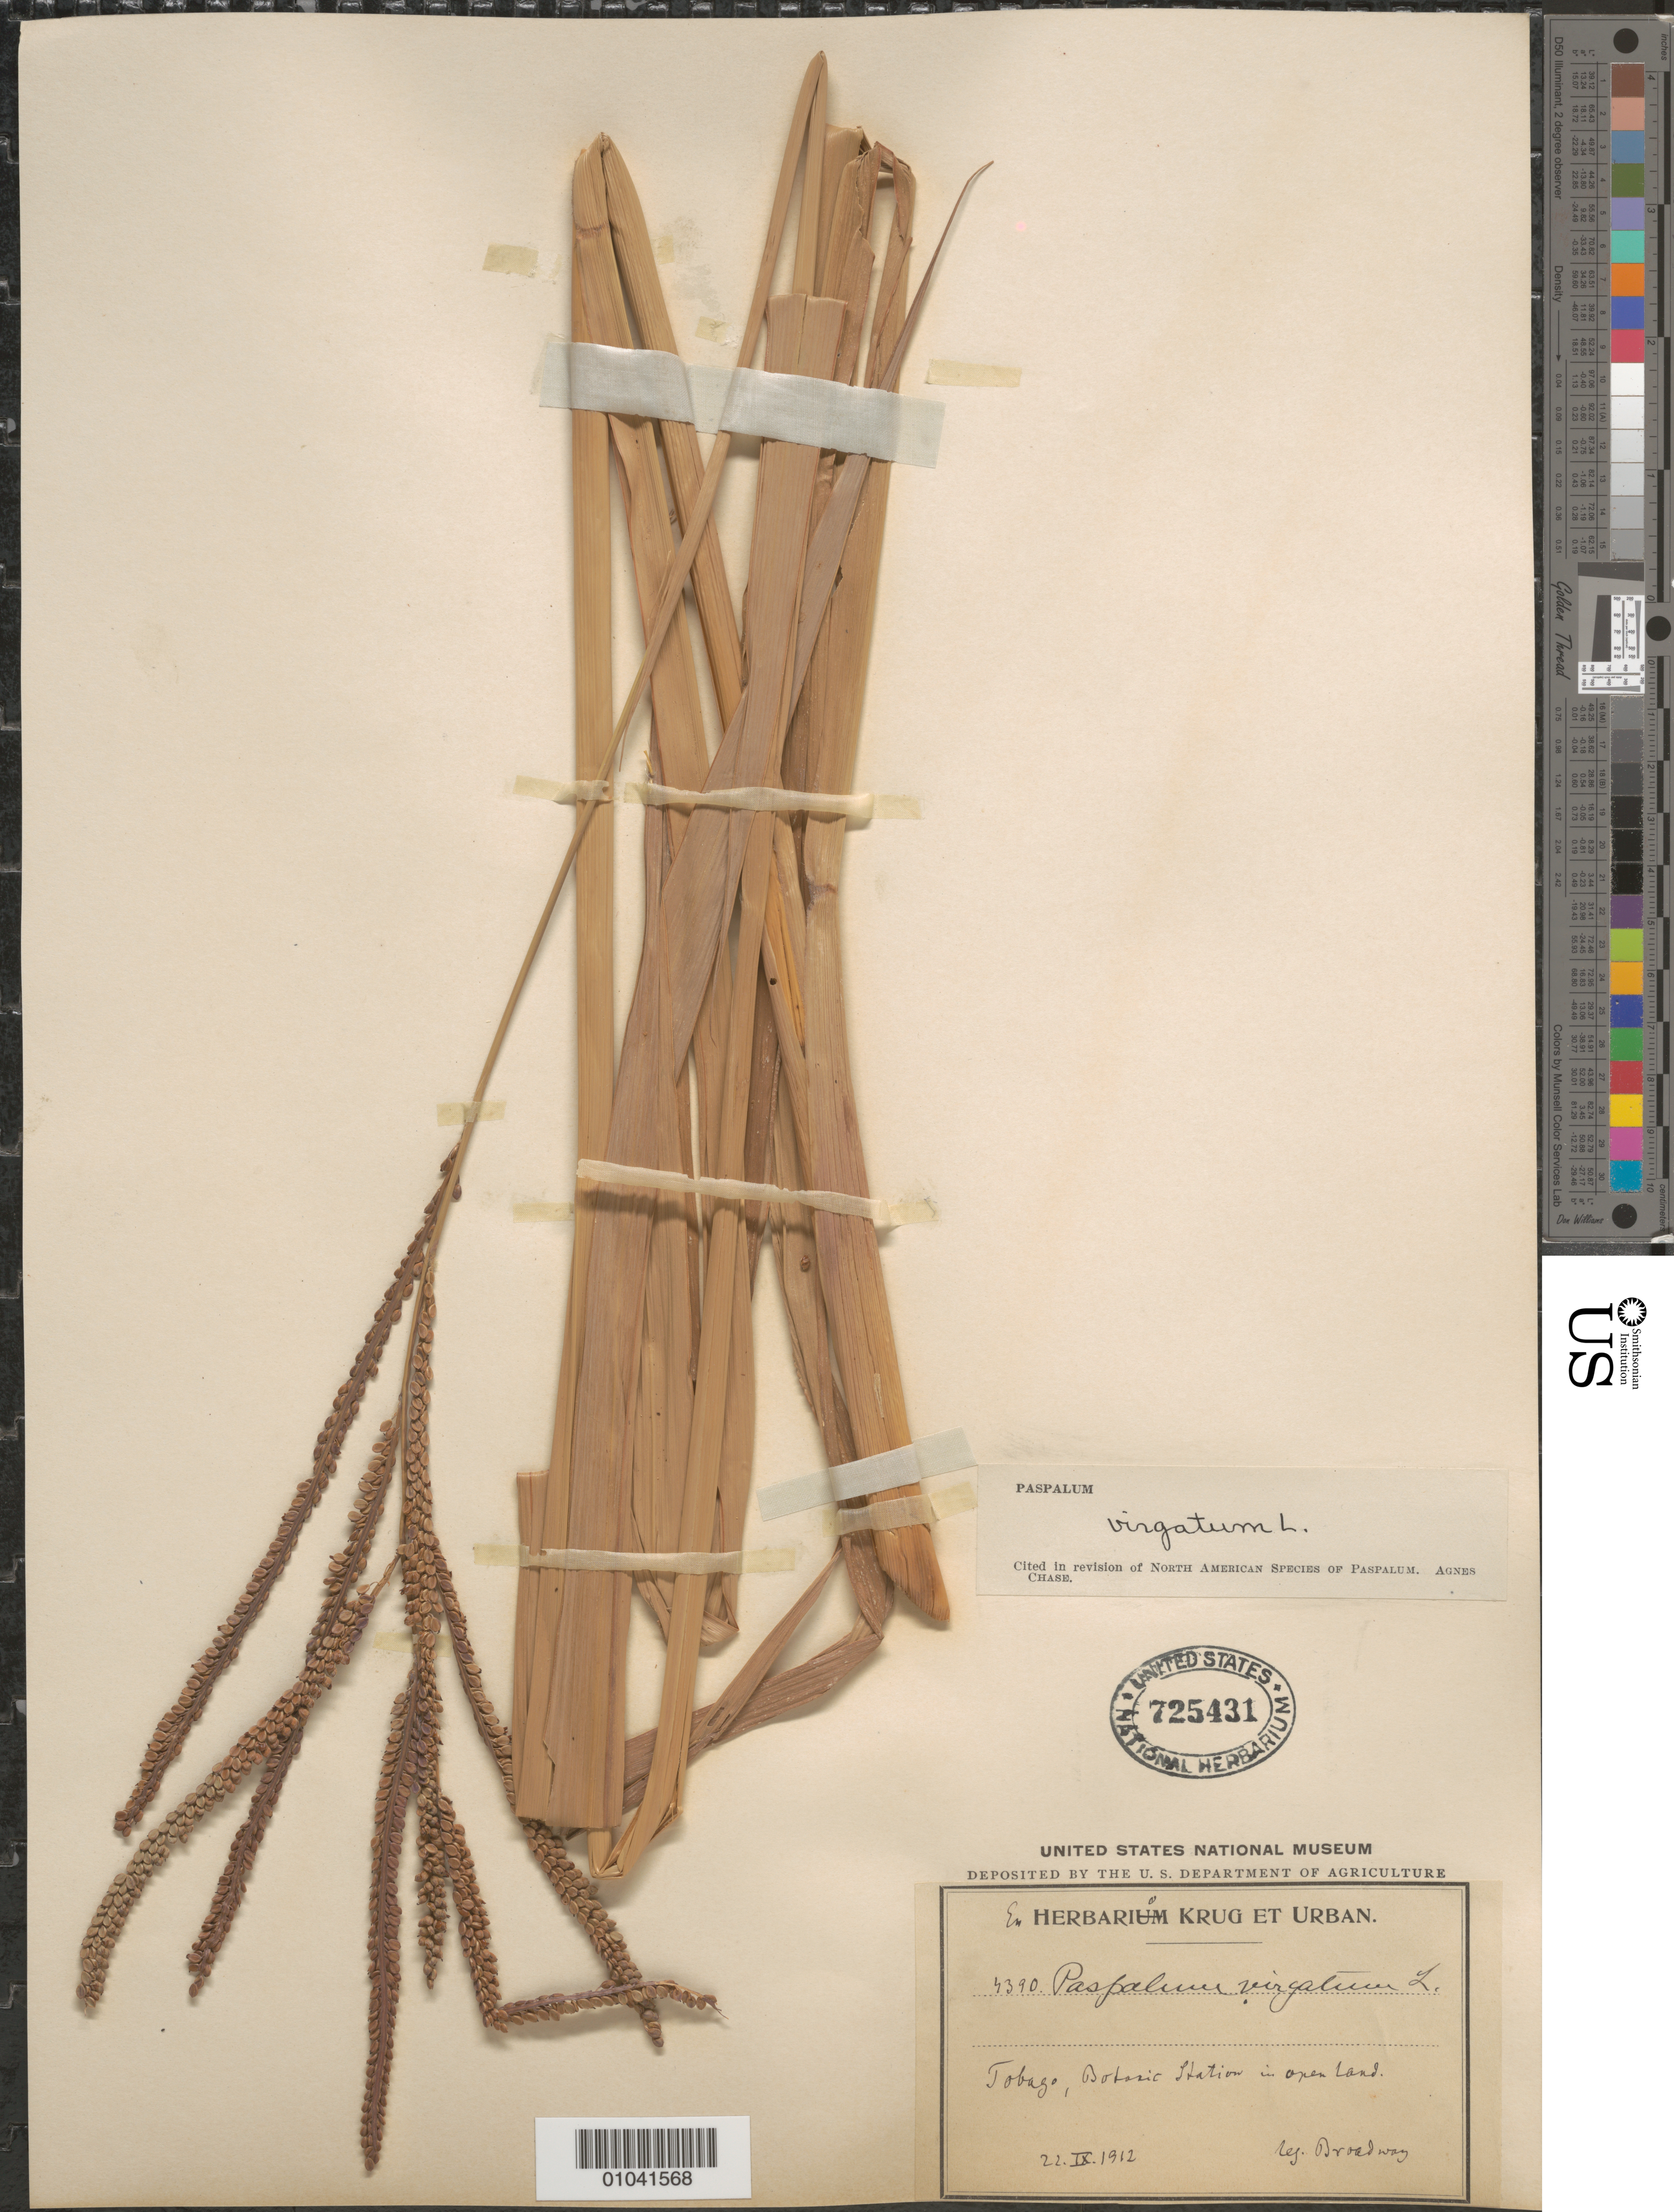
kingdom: Plantae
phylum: Tracheophyta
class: Liliopsida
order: Poales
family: Poaceae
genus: Paspalum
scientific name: Paspalum virgatum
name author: L.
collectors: W. E. Broadway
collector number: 4390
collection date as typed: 22 Sep 1912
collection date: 1912-09-22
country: Trinidad and Tobago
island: Tobago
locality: Botanic Station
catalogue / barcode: US 725431